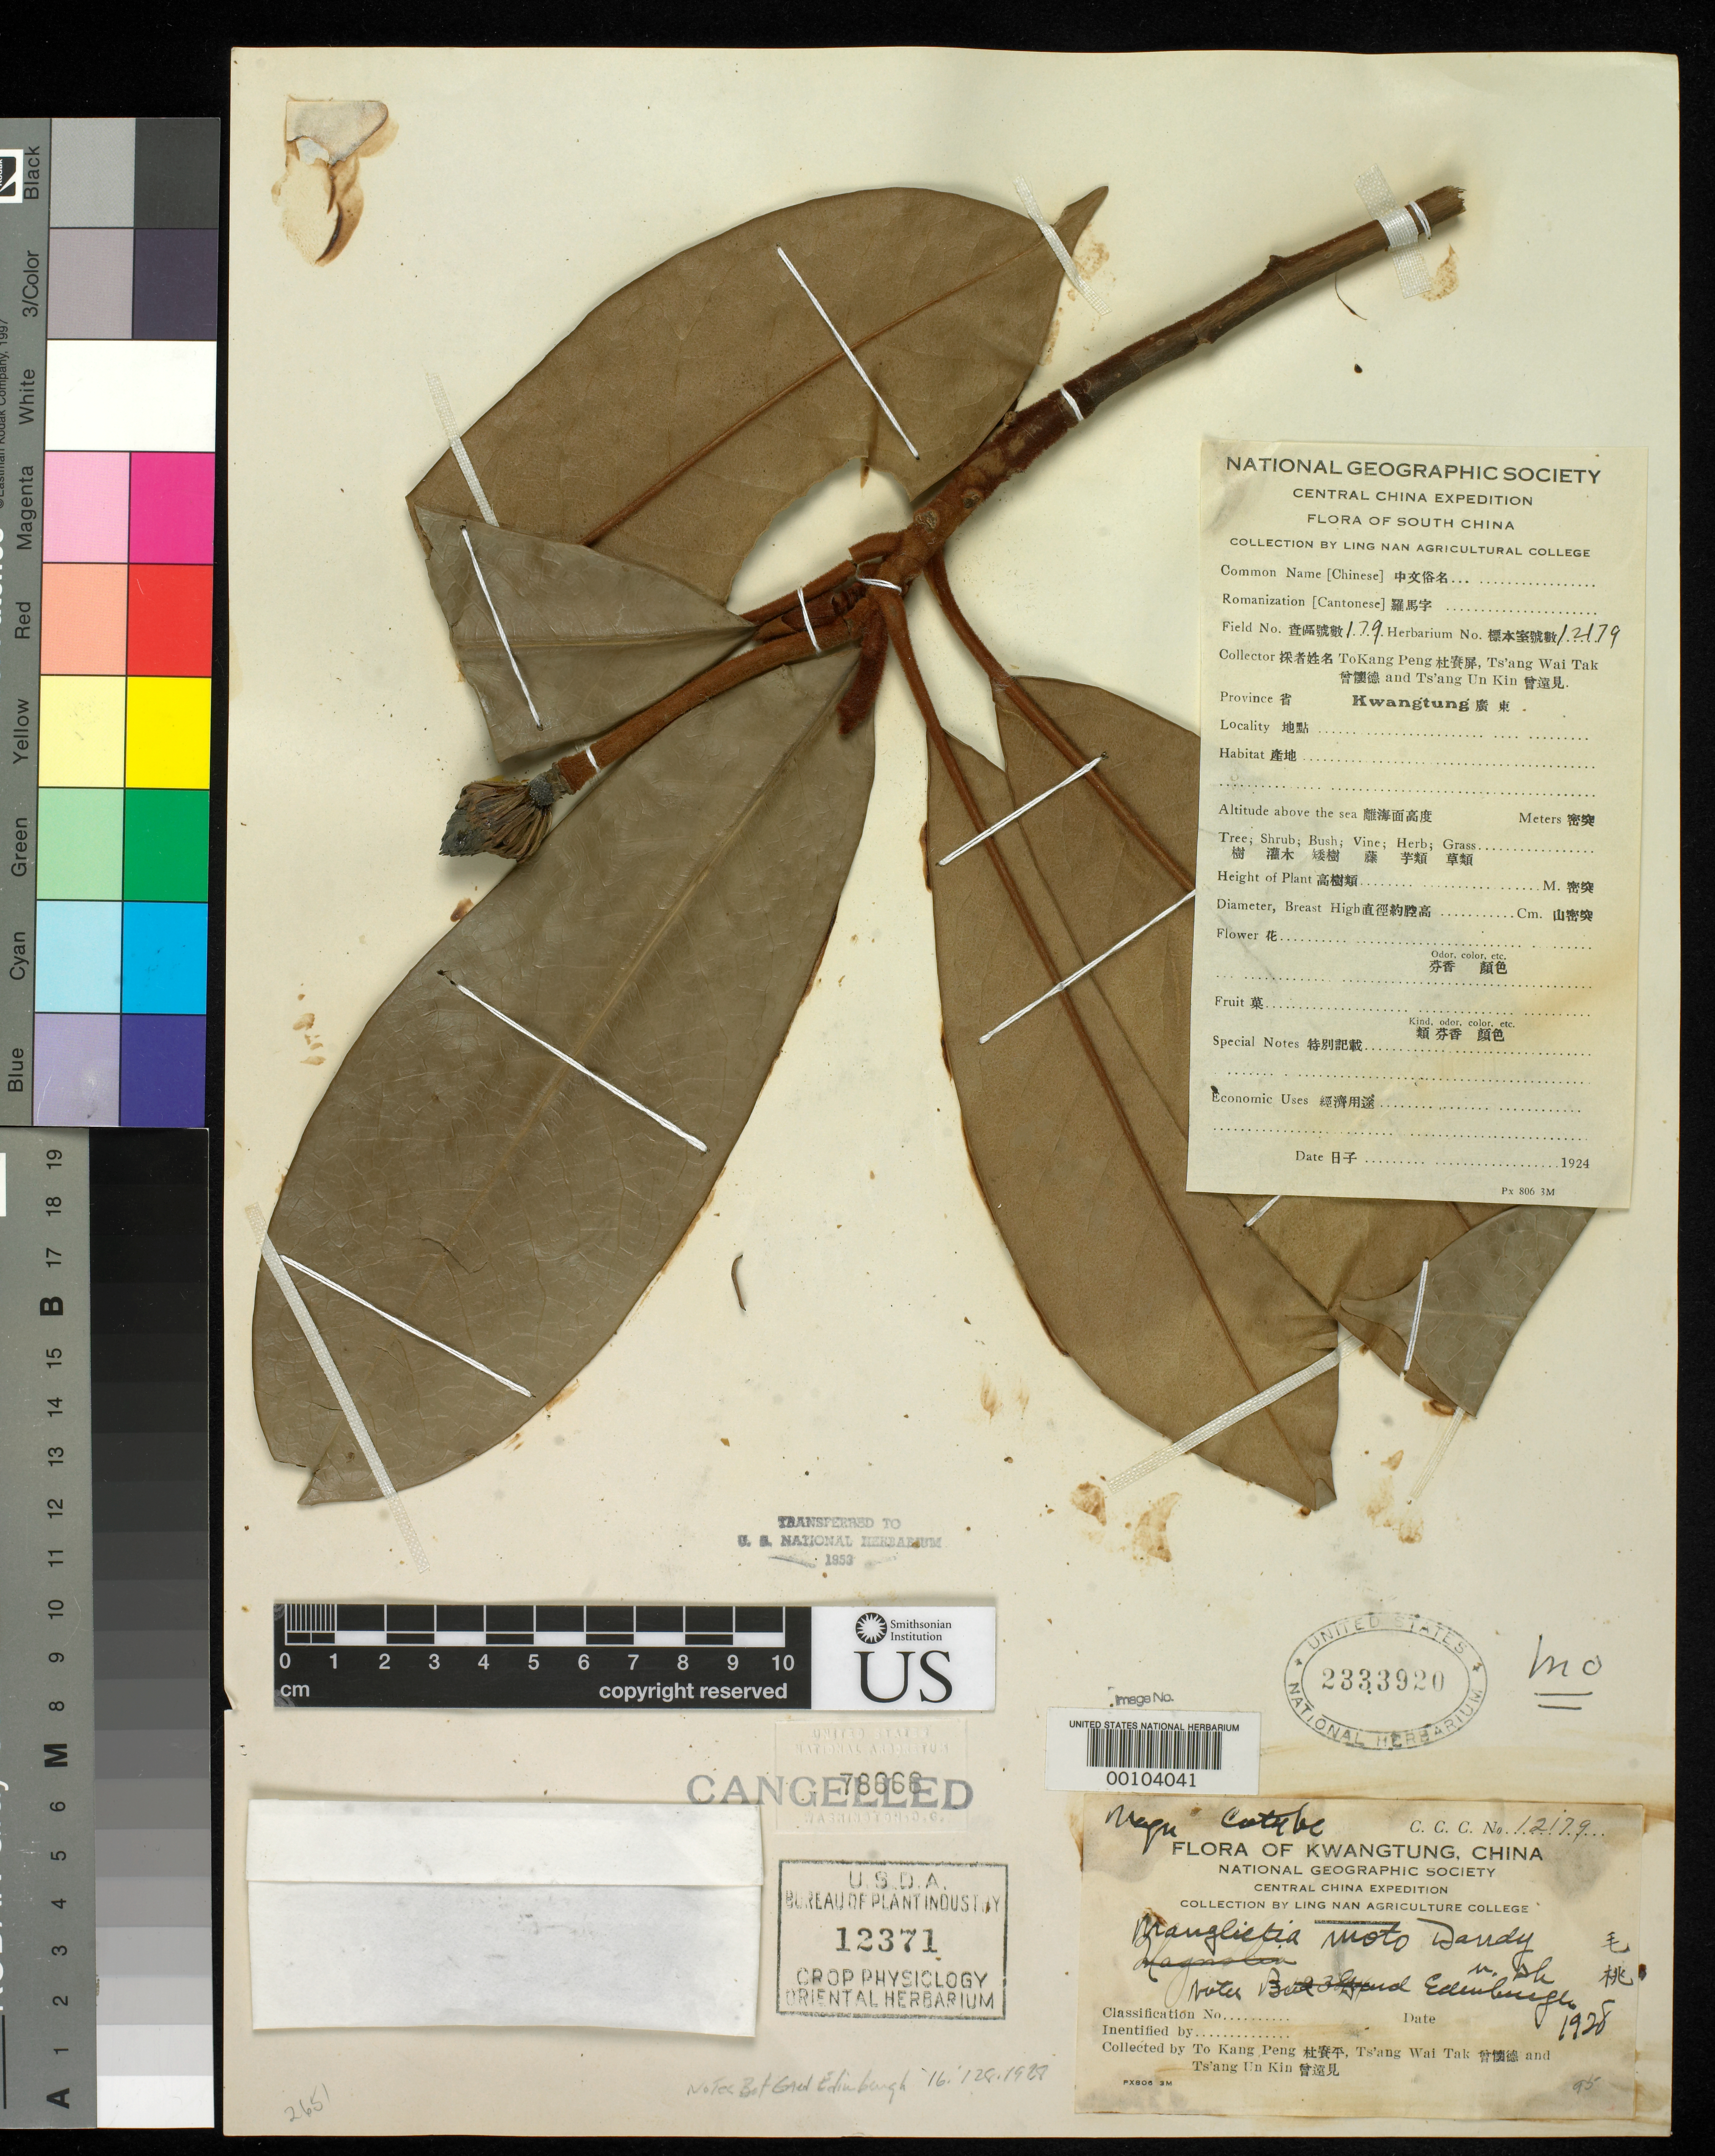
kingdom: Plantae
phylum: Tracheophyta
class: Magnoliopsida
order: Magnoliales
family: Magnoliaceae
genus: Manglietia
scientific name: Manglietia moto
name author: Dandy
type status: Isotype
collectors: Kang Peng To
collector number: Canton Christian College 12179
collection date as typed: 22 May 1924 to 05 Jul 1924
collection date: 1924-05-22/1924-07-05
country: China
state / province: Guangdong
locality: Lung T'au Mt., near Lu Village.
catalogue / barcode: US 2333920